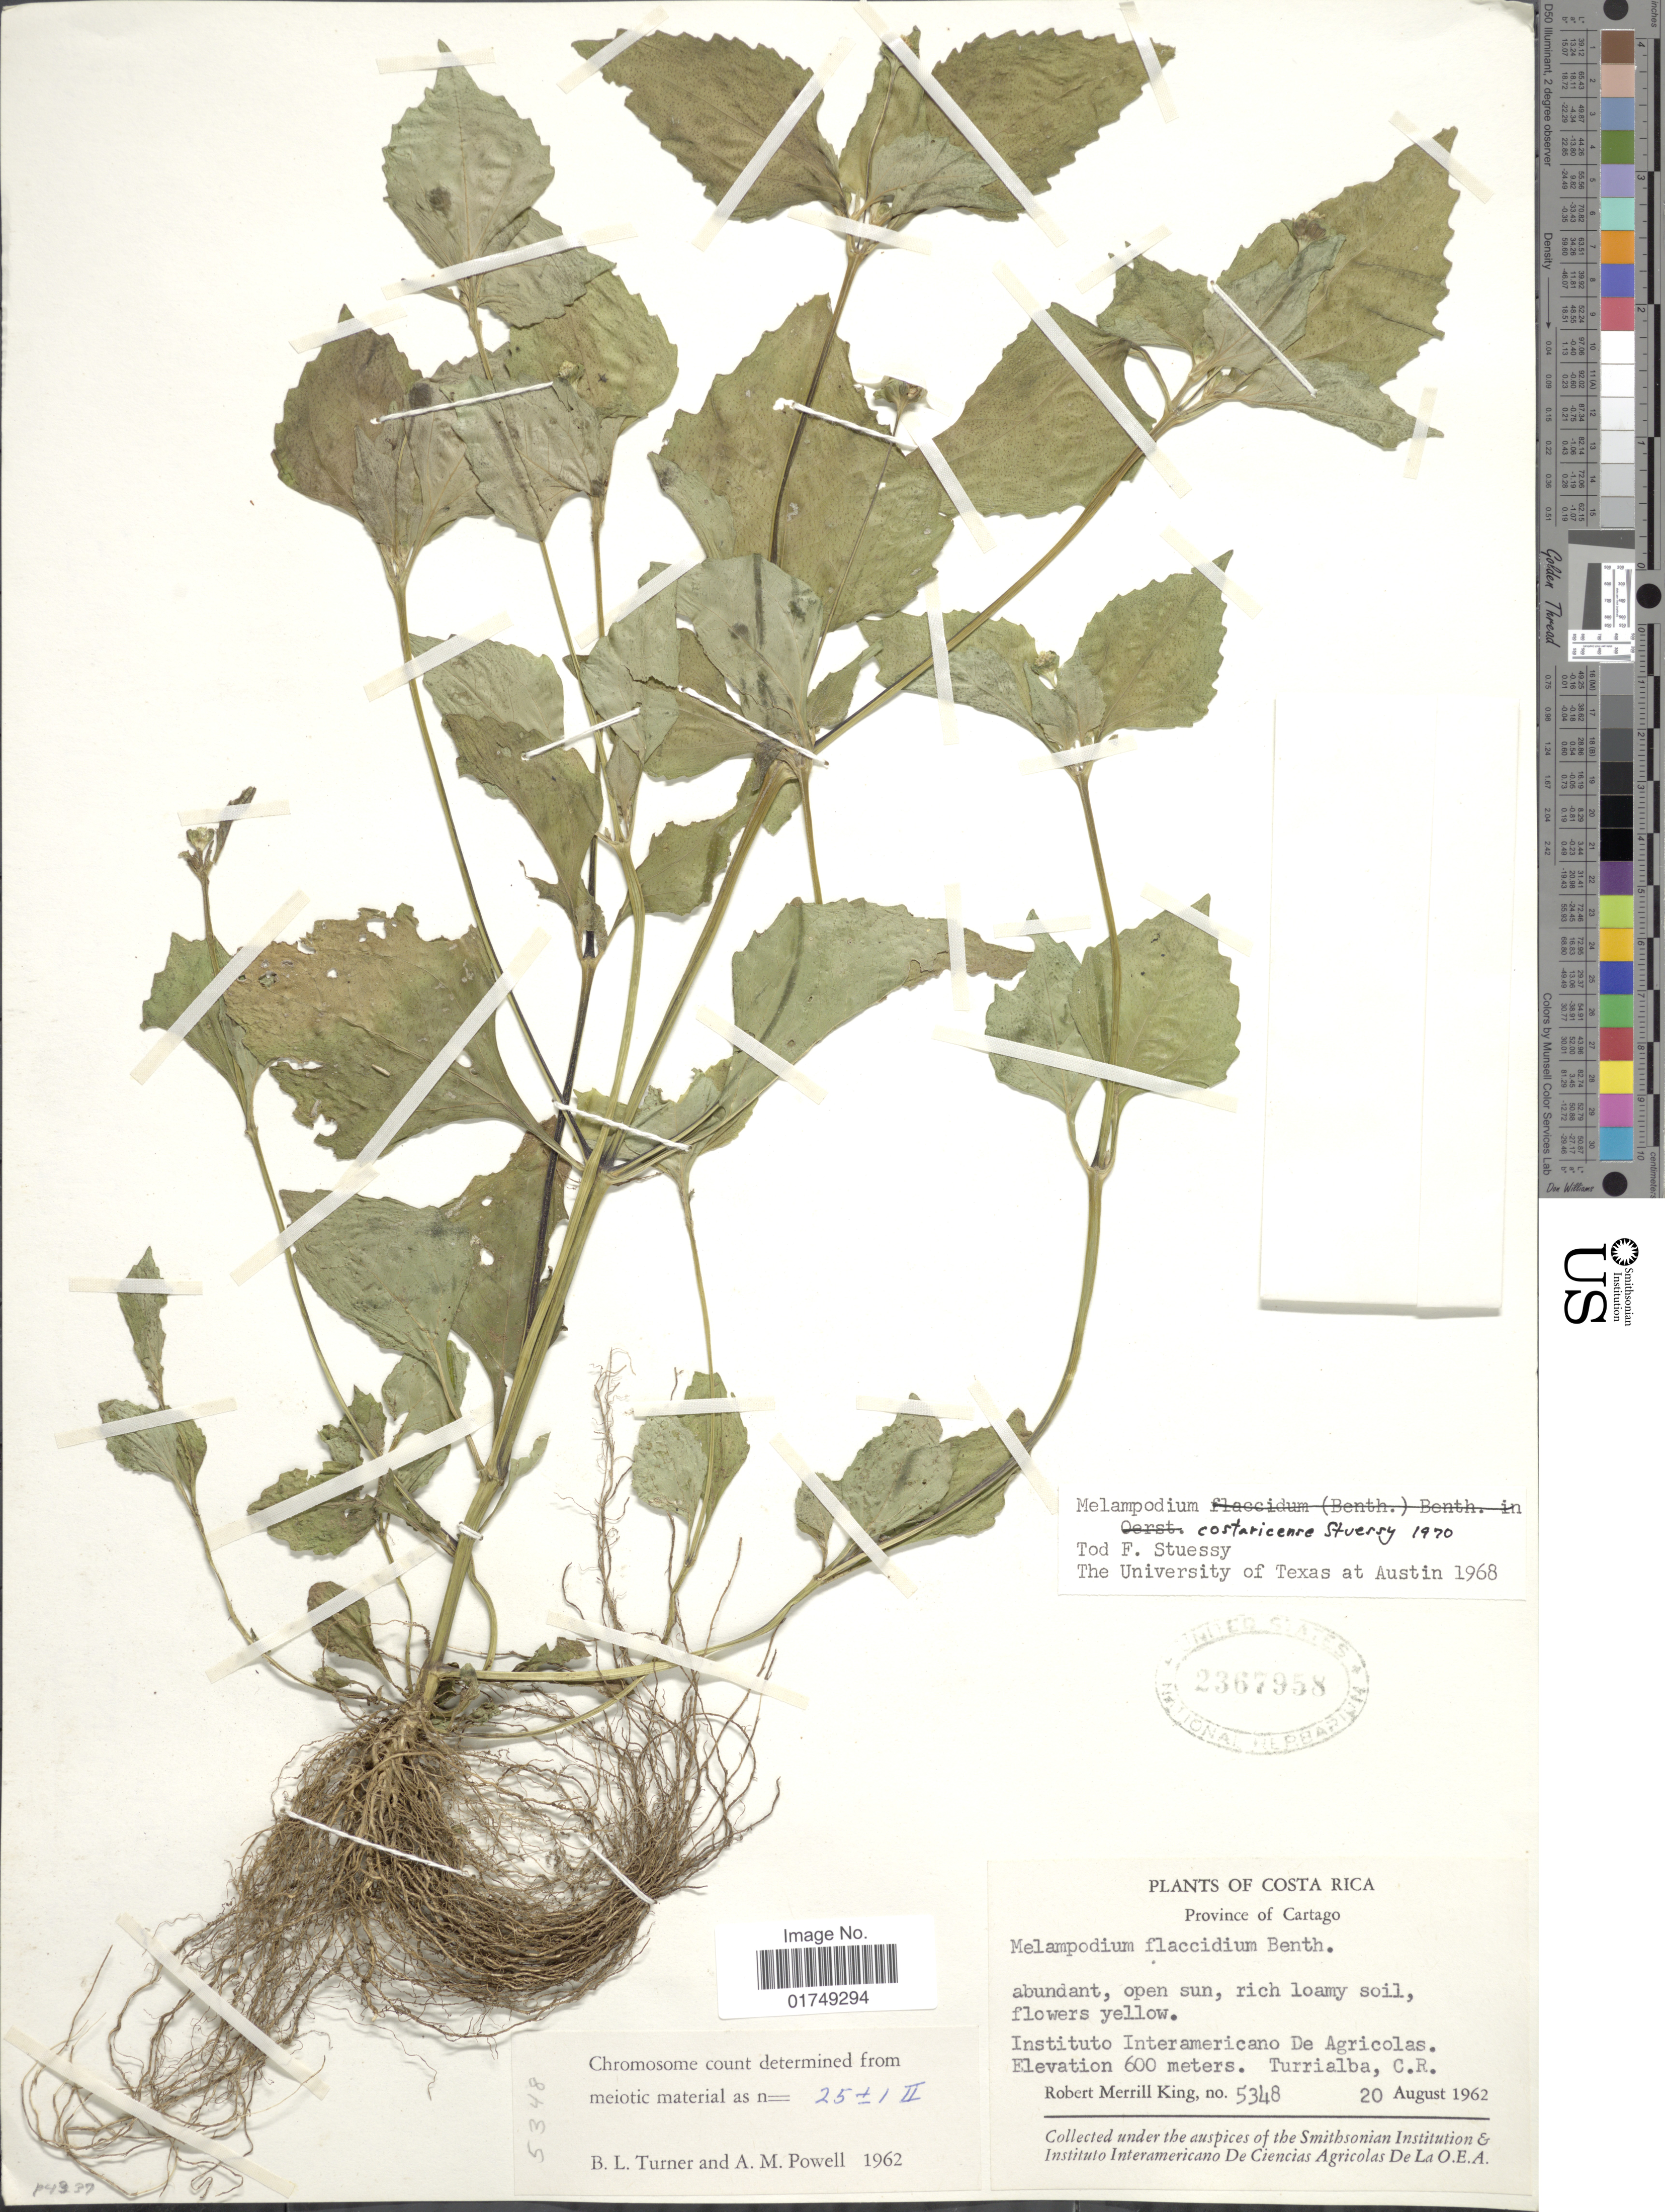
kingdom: Plantae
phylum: Tracheophyta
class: Magnoliopsida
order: Asterales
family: Asteraceae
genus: Melampodium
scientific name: Melampodium costaricense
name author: Stuessy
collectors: R. M. King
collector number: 5348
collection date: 1962-08-20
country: Costa Rica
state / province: Cartago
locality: Instituto Interamericano De Agricolas, Turrialba, C. R.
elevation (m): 600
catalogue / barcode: US 2367958